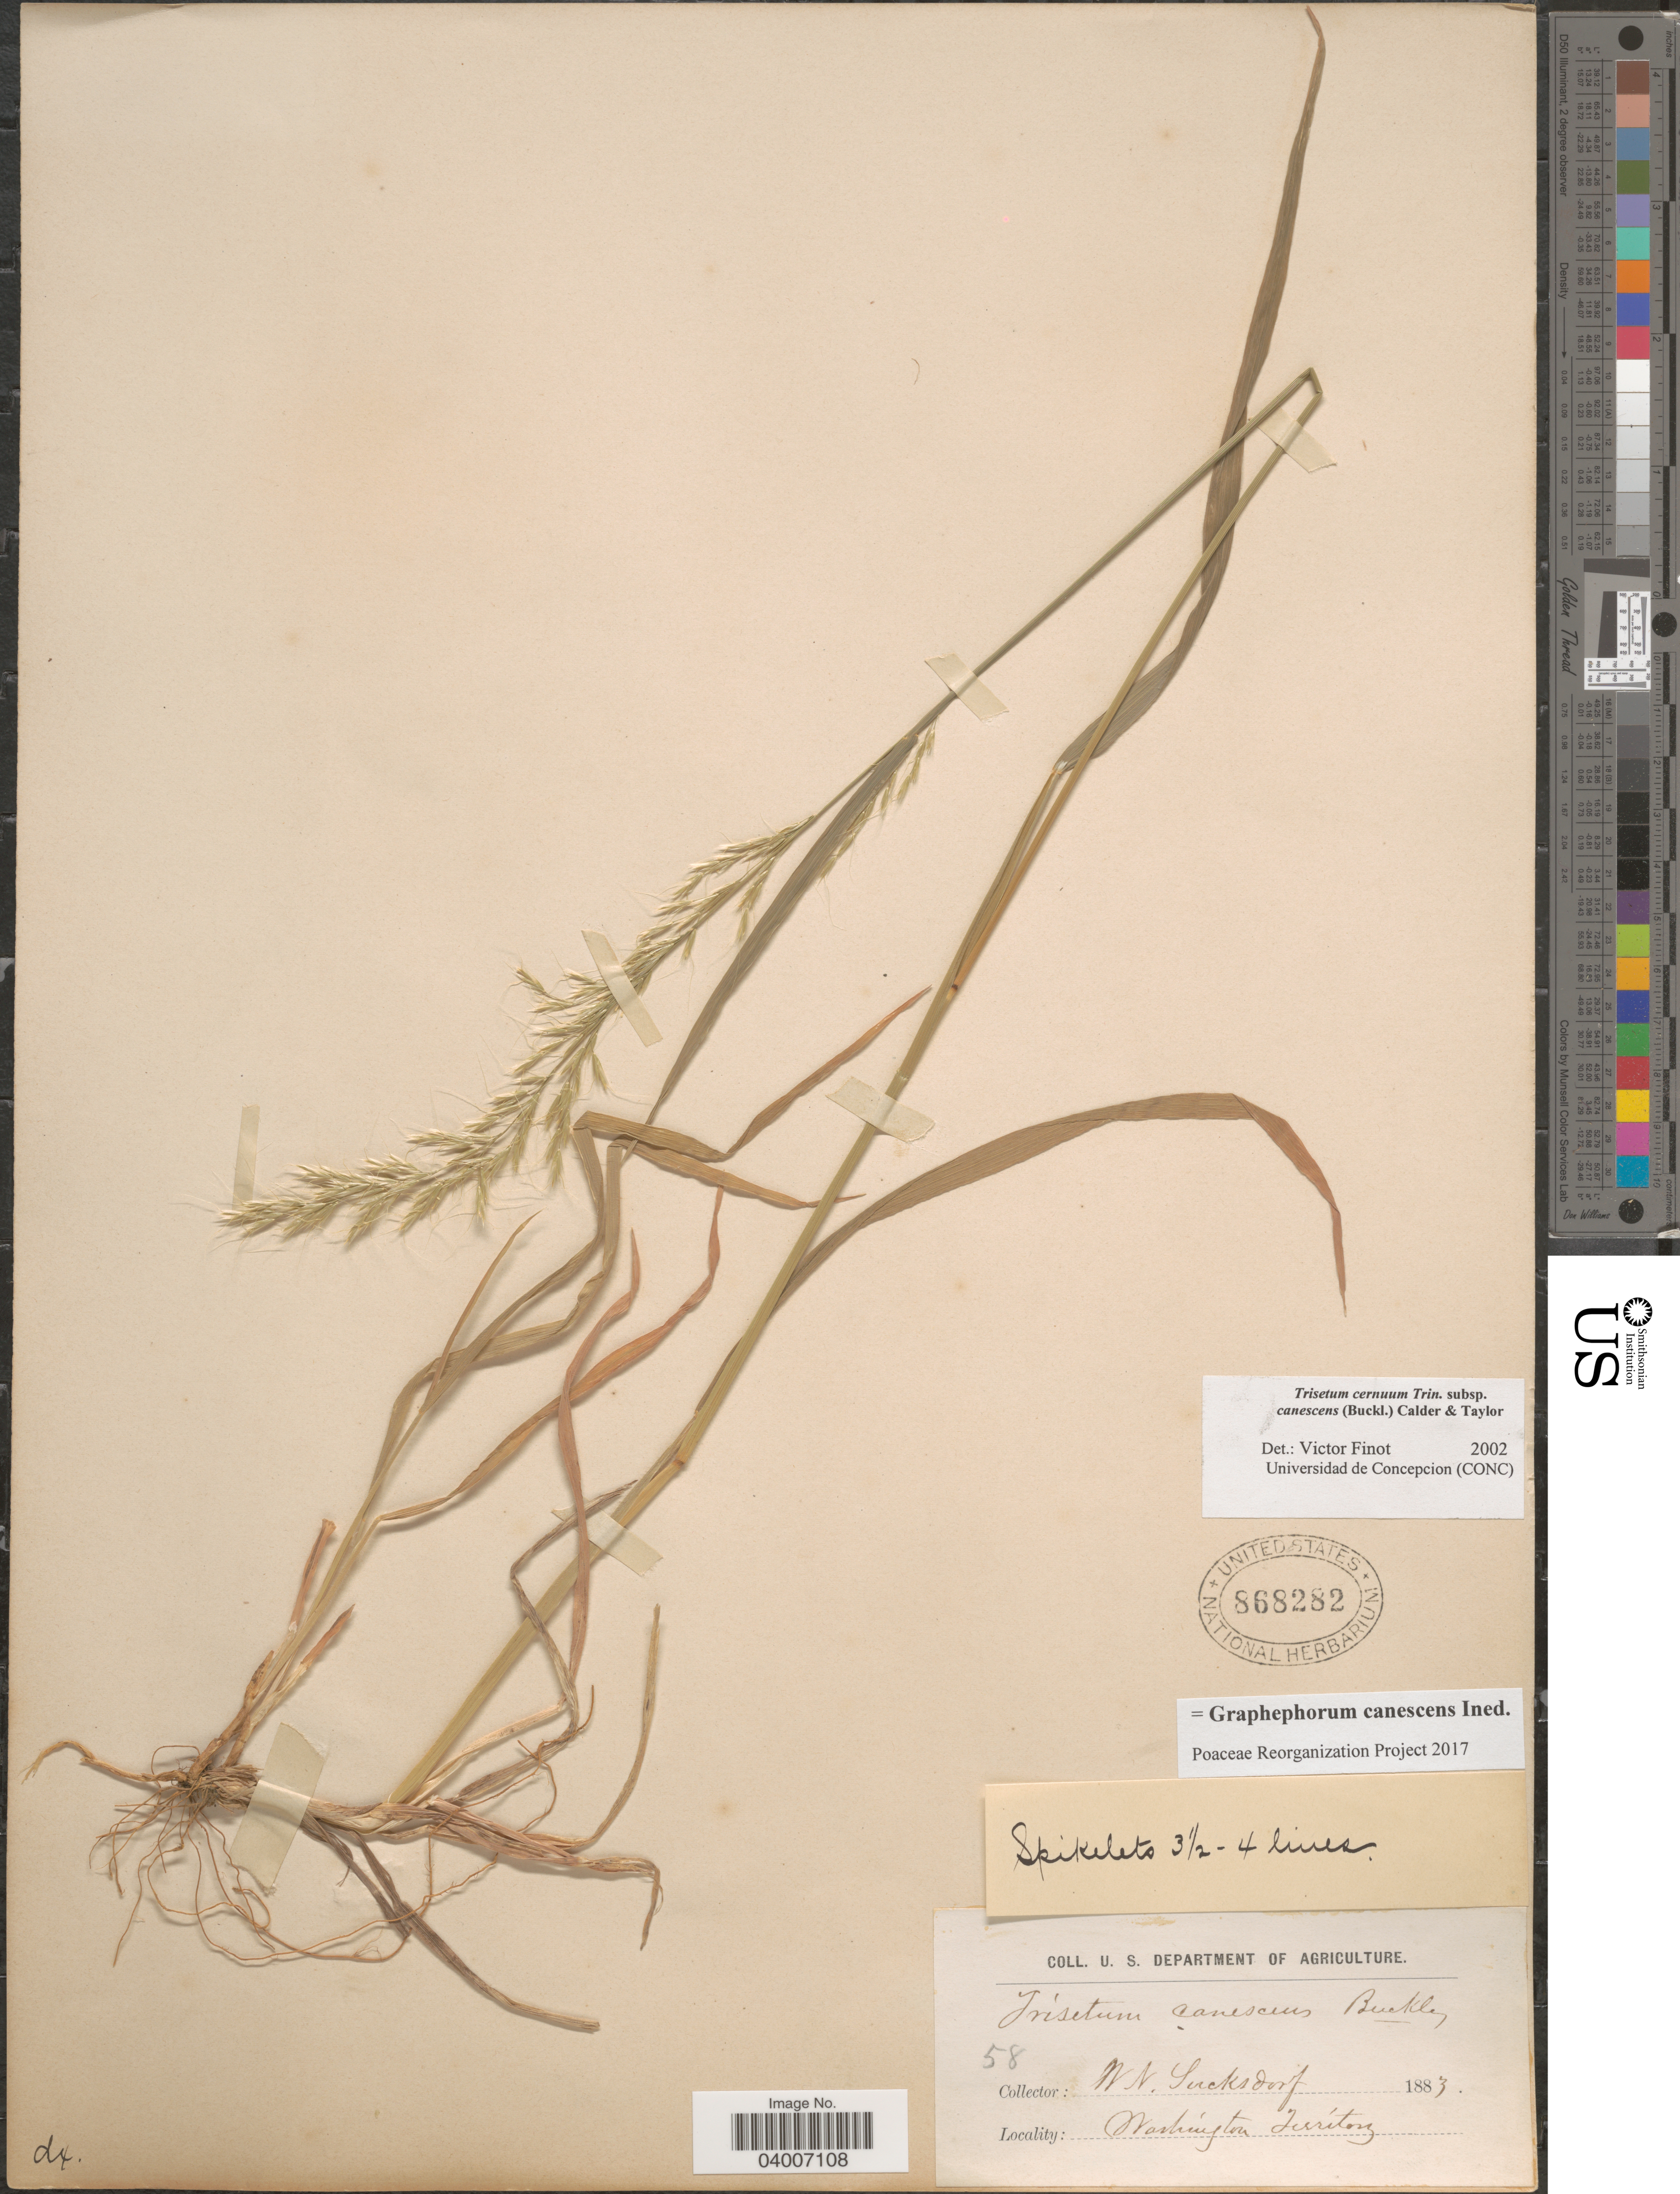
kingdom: Plantae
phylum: Tracheophyta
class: Liliopsida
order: Poales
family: Poaceae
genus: Graphephorum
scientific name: Graphephorum canescens ined.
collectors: W. Sucksdorf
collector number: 58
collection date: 1883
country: United States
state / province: Washington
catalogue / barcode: US 868282